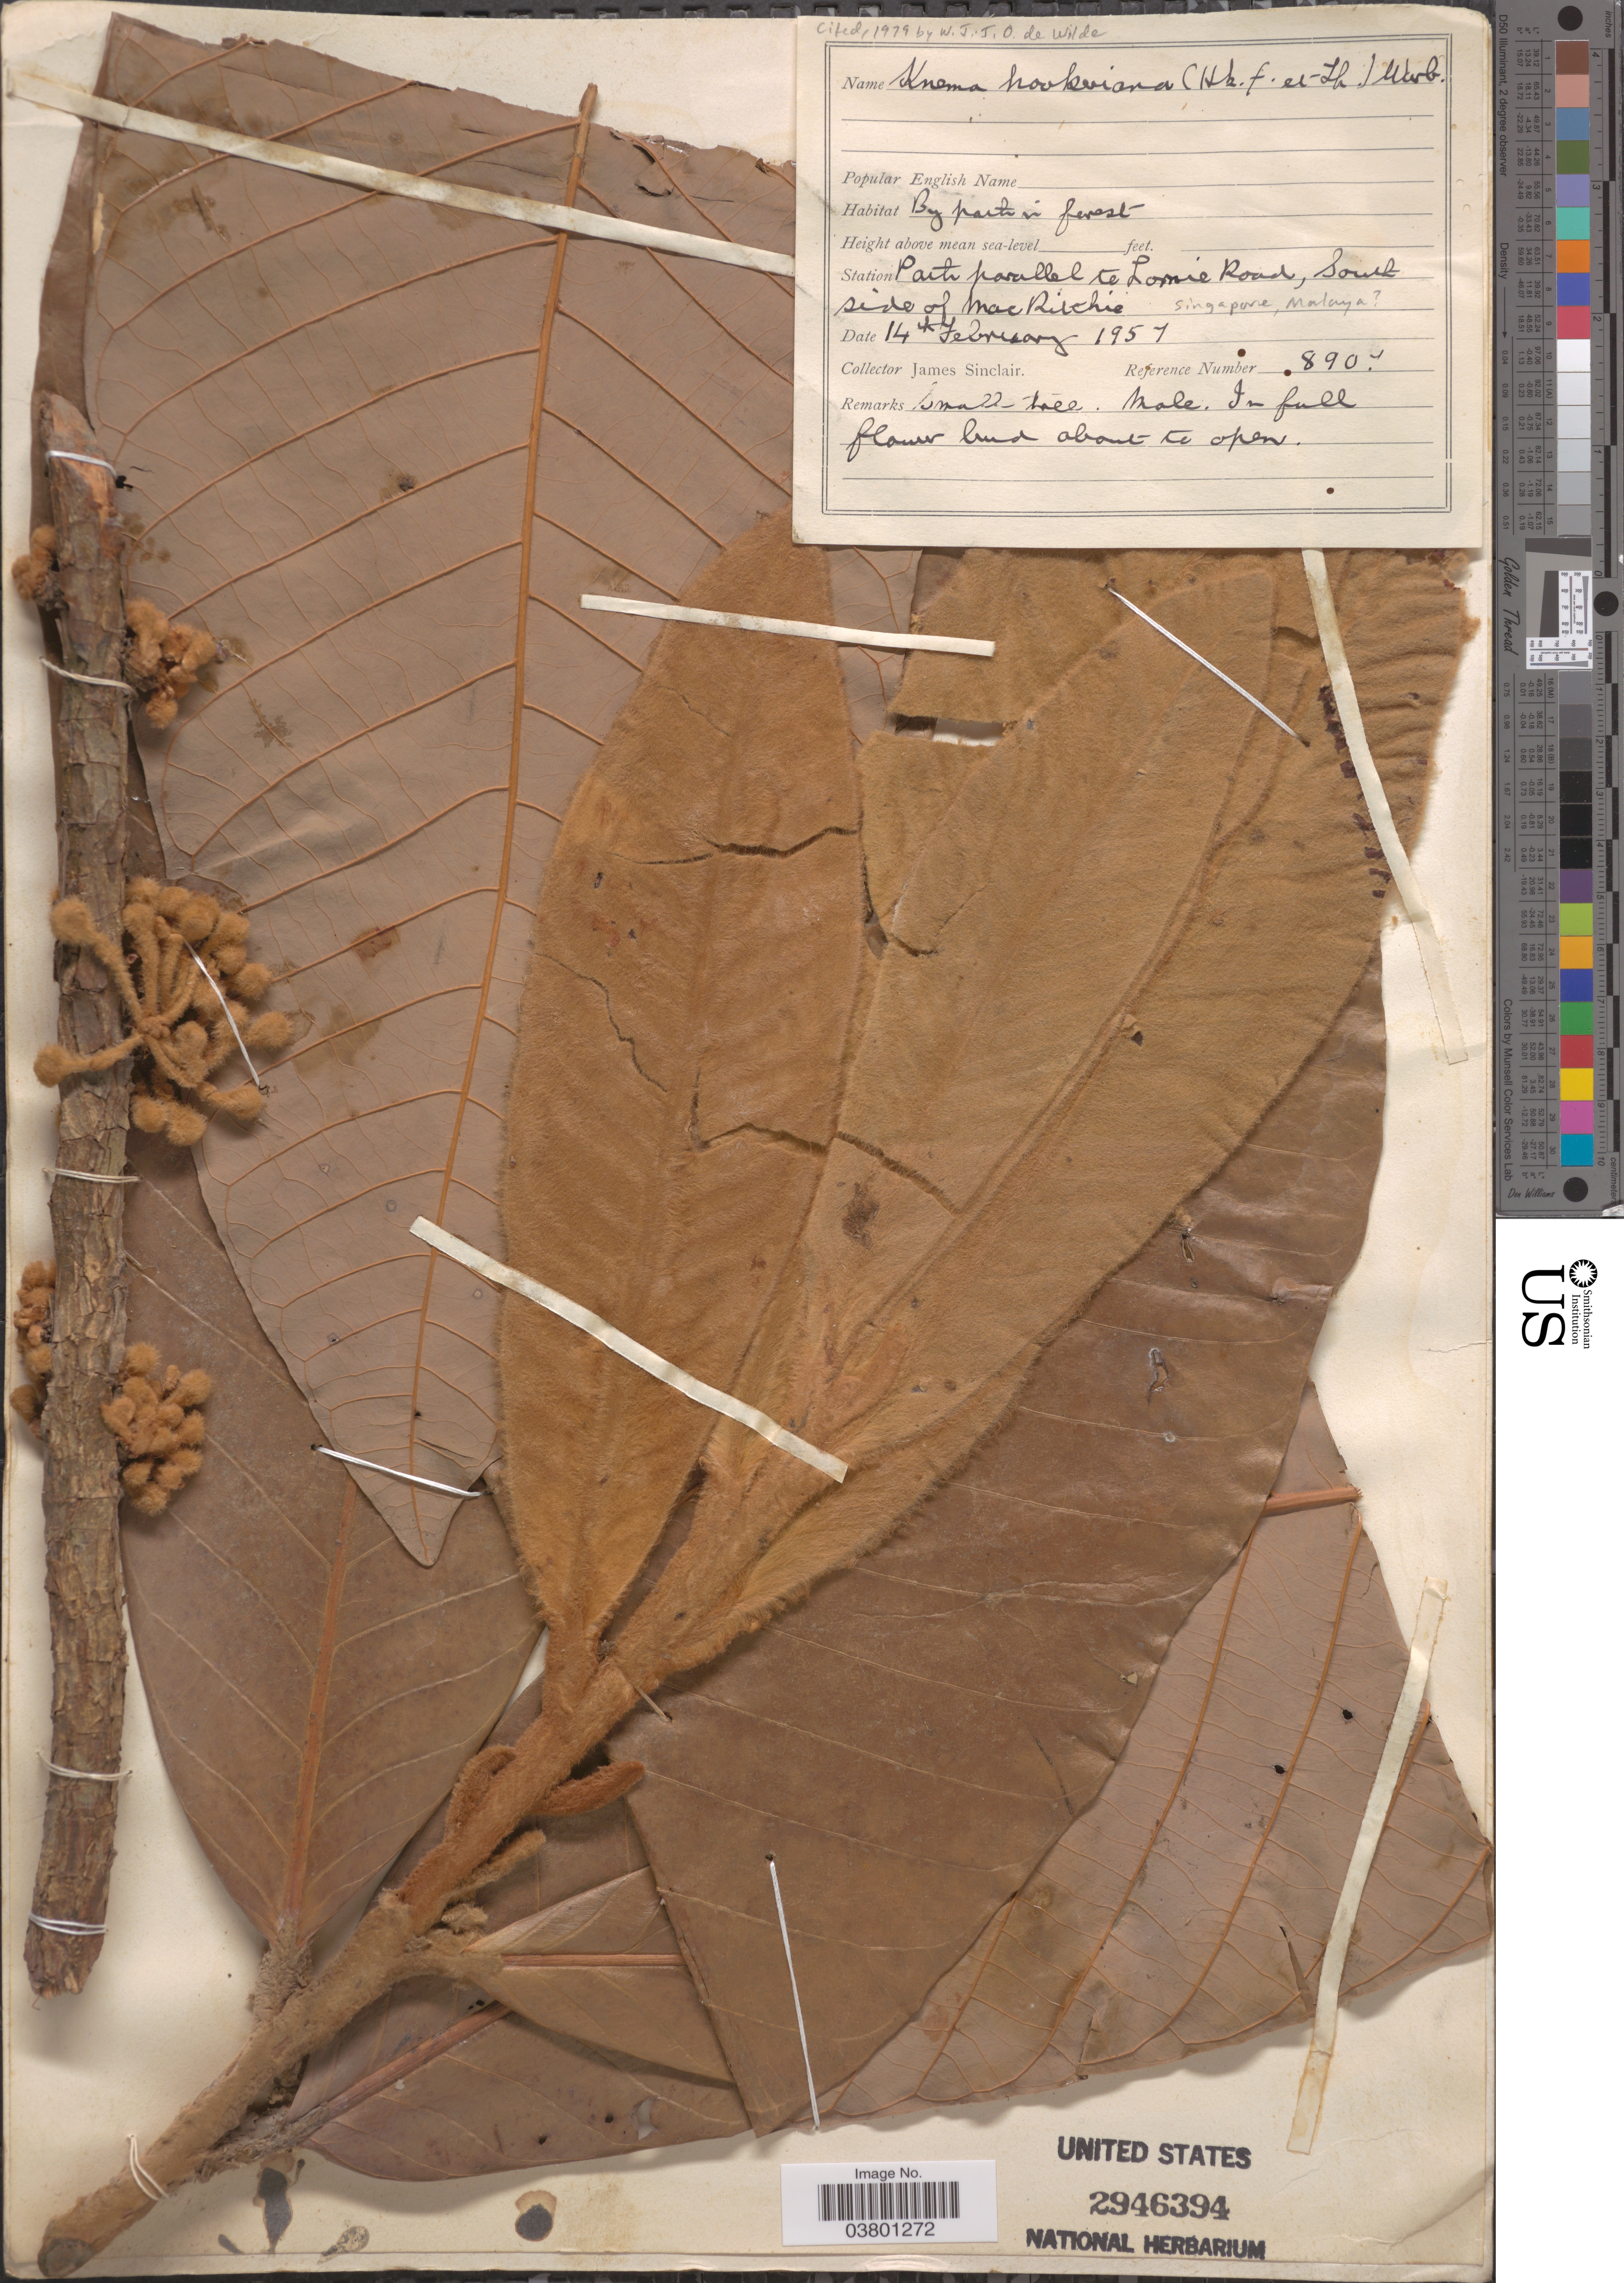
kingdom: Plantae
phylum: Tracheophyta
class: Magnoliopsida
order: Magnoliales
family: Myristicaceae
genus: Knema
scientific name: Knema hookeriana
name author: Warb.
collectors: J. Sinclair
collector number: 8907*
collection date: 1957-02-14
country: Singapore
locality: Station Path parallel to Lomie Road, South side of Mac Ritchie, Malaya.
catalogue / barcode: US 2946394